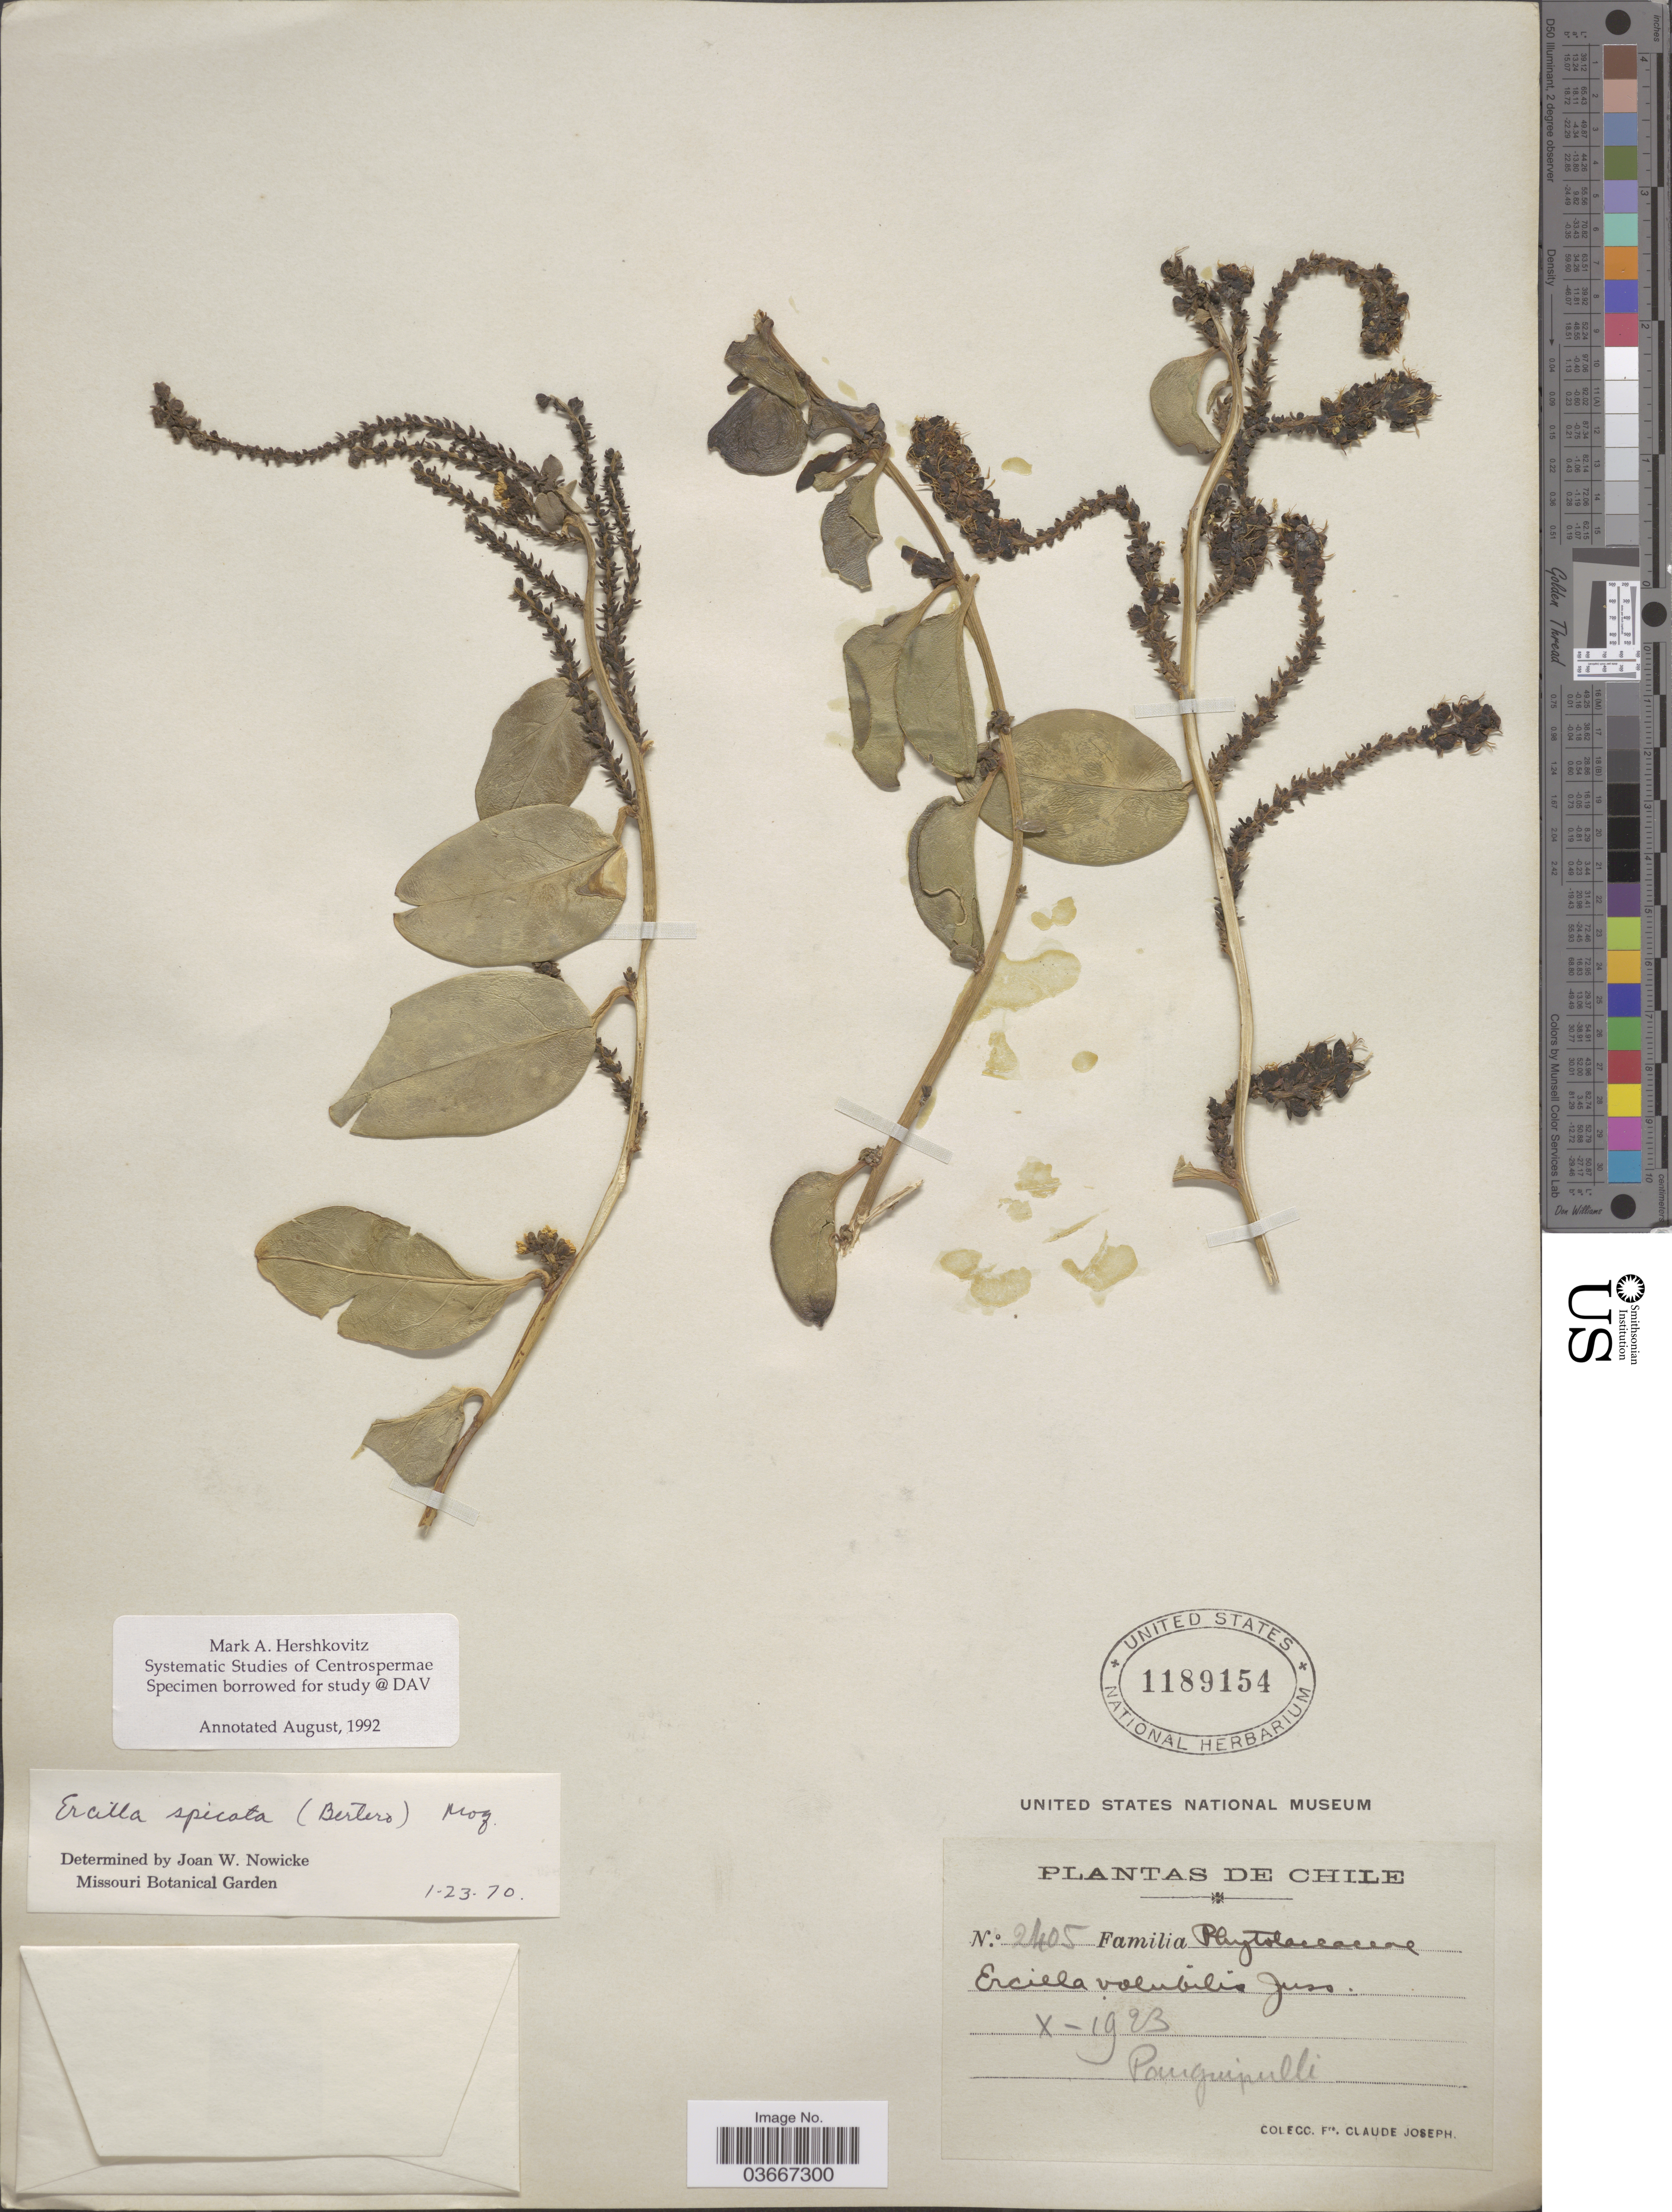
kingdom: Plantae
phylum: Tracheophyta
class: Magnoliopsida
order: Caryophyllales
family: Phytolaccaceae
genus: Ercilla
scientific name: Ercilla spicata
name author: (Bertero) Moq.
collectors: Bro. Claude-Joseph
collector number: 2405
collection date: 1923-10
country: Chile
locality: Panguipulli.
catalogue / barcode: US 1189154